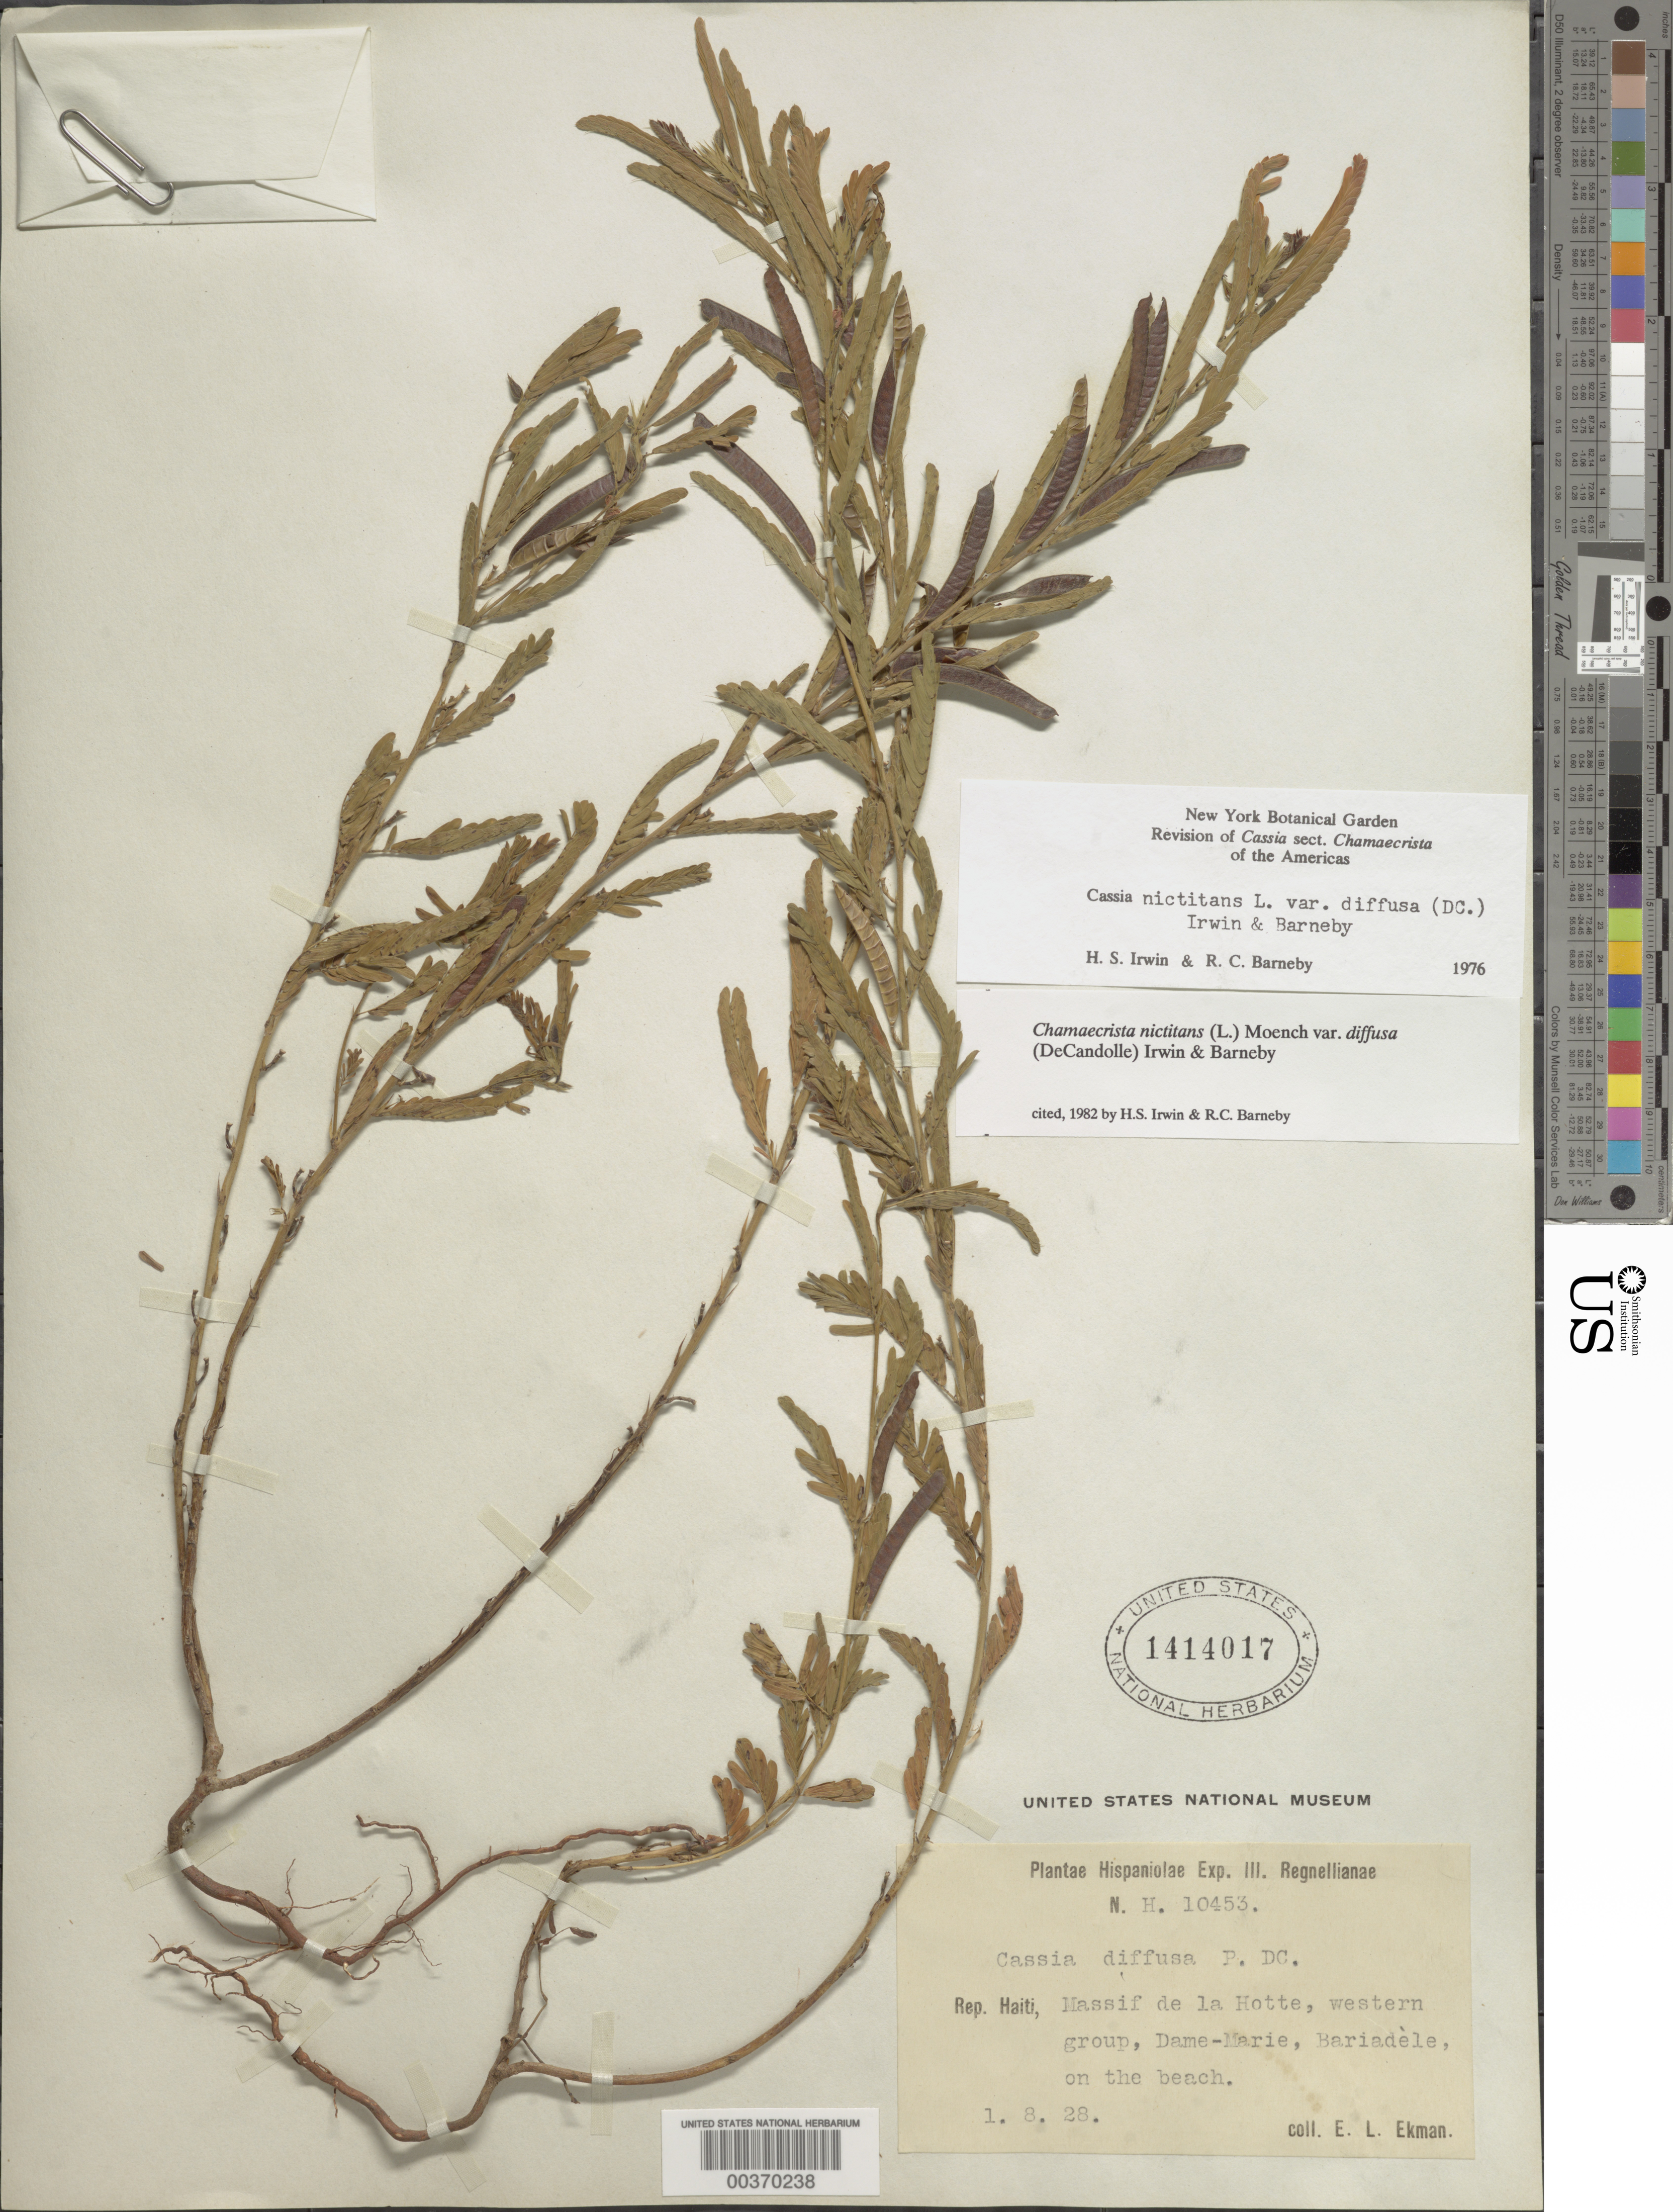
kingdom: Plantae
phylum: Tracheophyta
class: Magnoliopsida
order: Fabales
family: Fabaceae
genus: Chamaecrista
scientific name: Chamaecrista nictitans var. diffusa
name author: (DC.) H.S. Irwin & Barneby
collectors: E. L. Ekman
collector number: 10453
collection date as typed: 01 Aug 1928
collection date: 1928-08-01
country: Haiti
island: Hispaniola Island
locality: Massif de la hotte, western group, dame-marie, bariadele, on the beach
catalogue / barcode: US 1414017